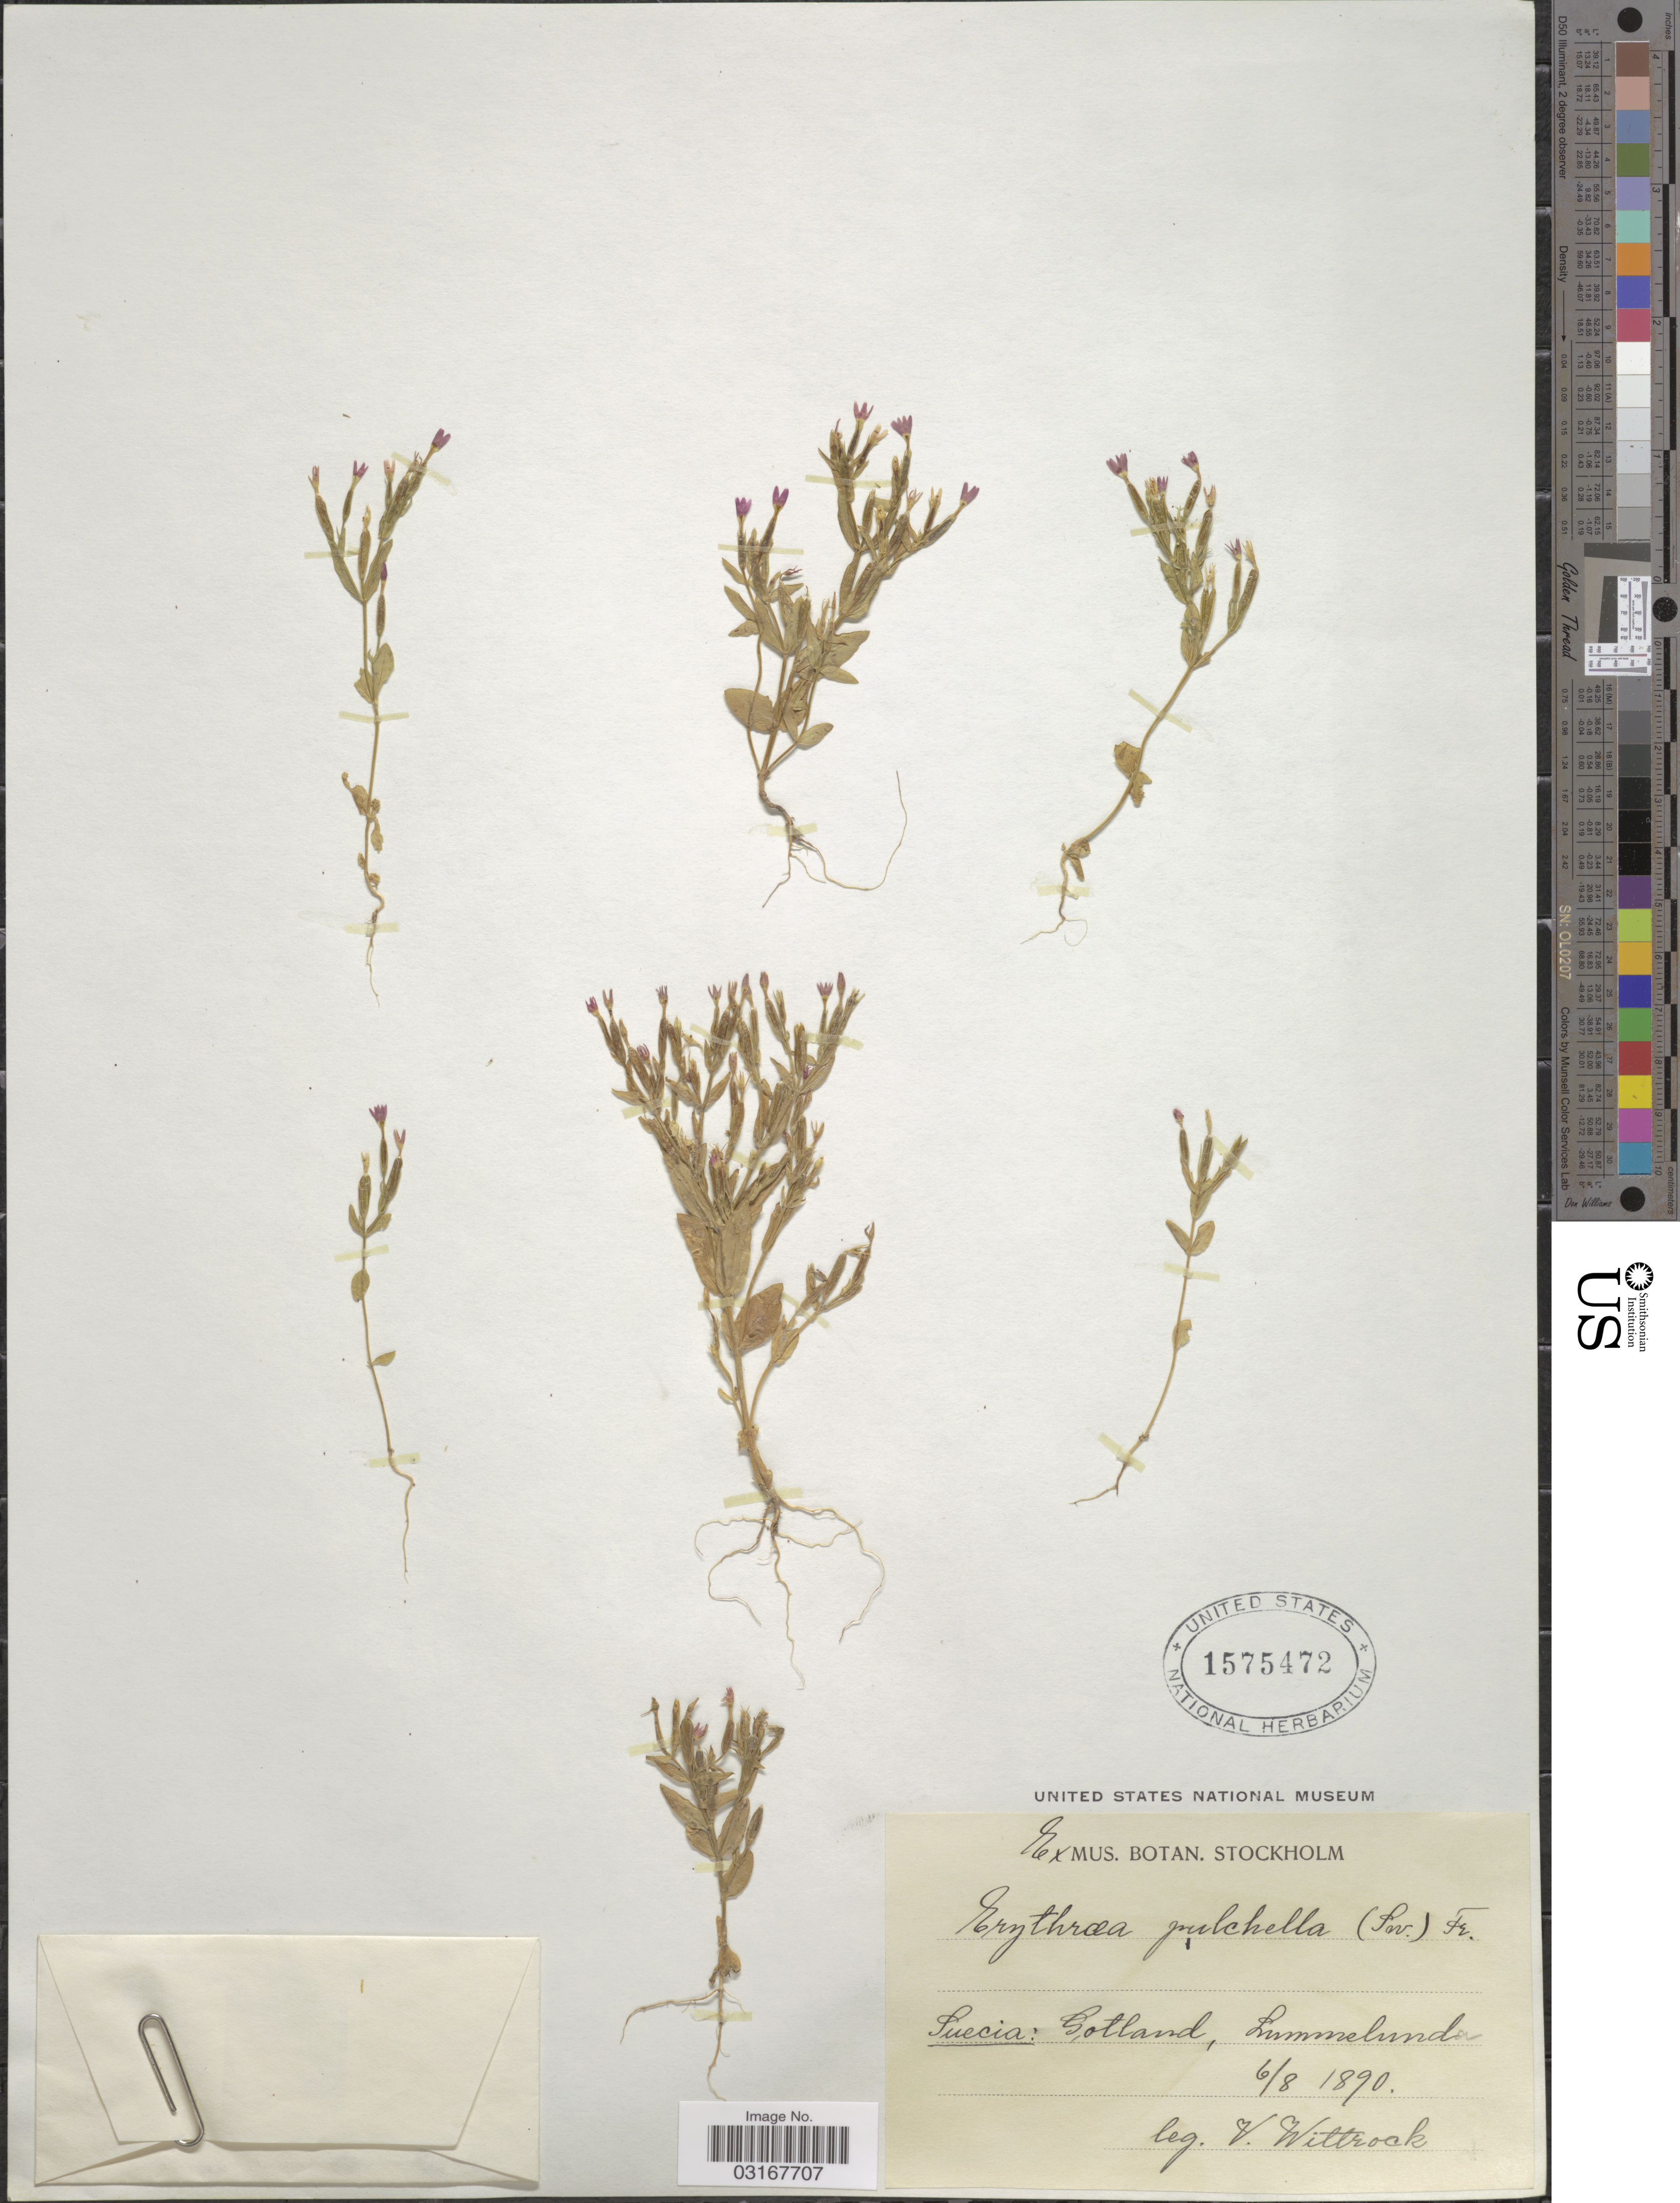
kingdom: Plantae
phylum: Tracheophyta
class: Magnoliopsida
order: Gentianales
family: Gentianaceae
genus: Centaurium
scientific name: Centaurium pulchellum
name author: (Sw.) Druce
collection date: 1890-08-06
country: Sweden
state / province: Gotland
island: Gotland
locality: Suecia: Gotland, Lummelunda.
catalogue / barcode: US 1575472